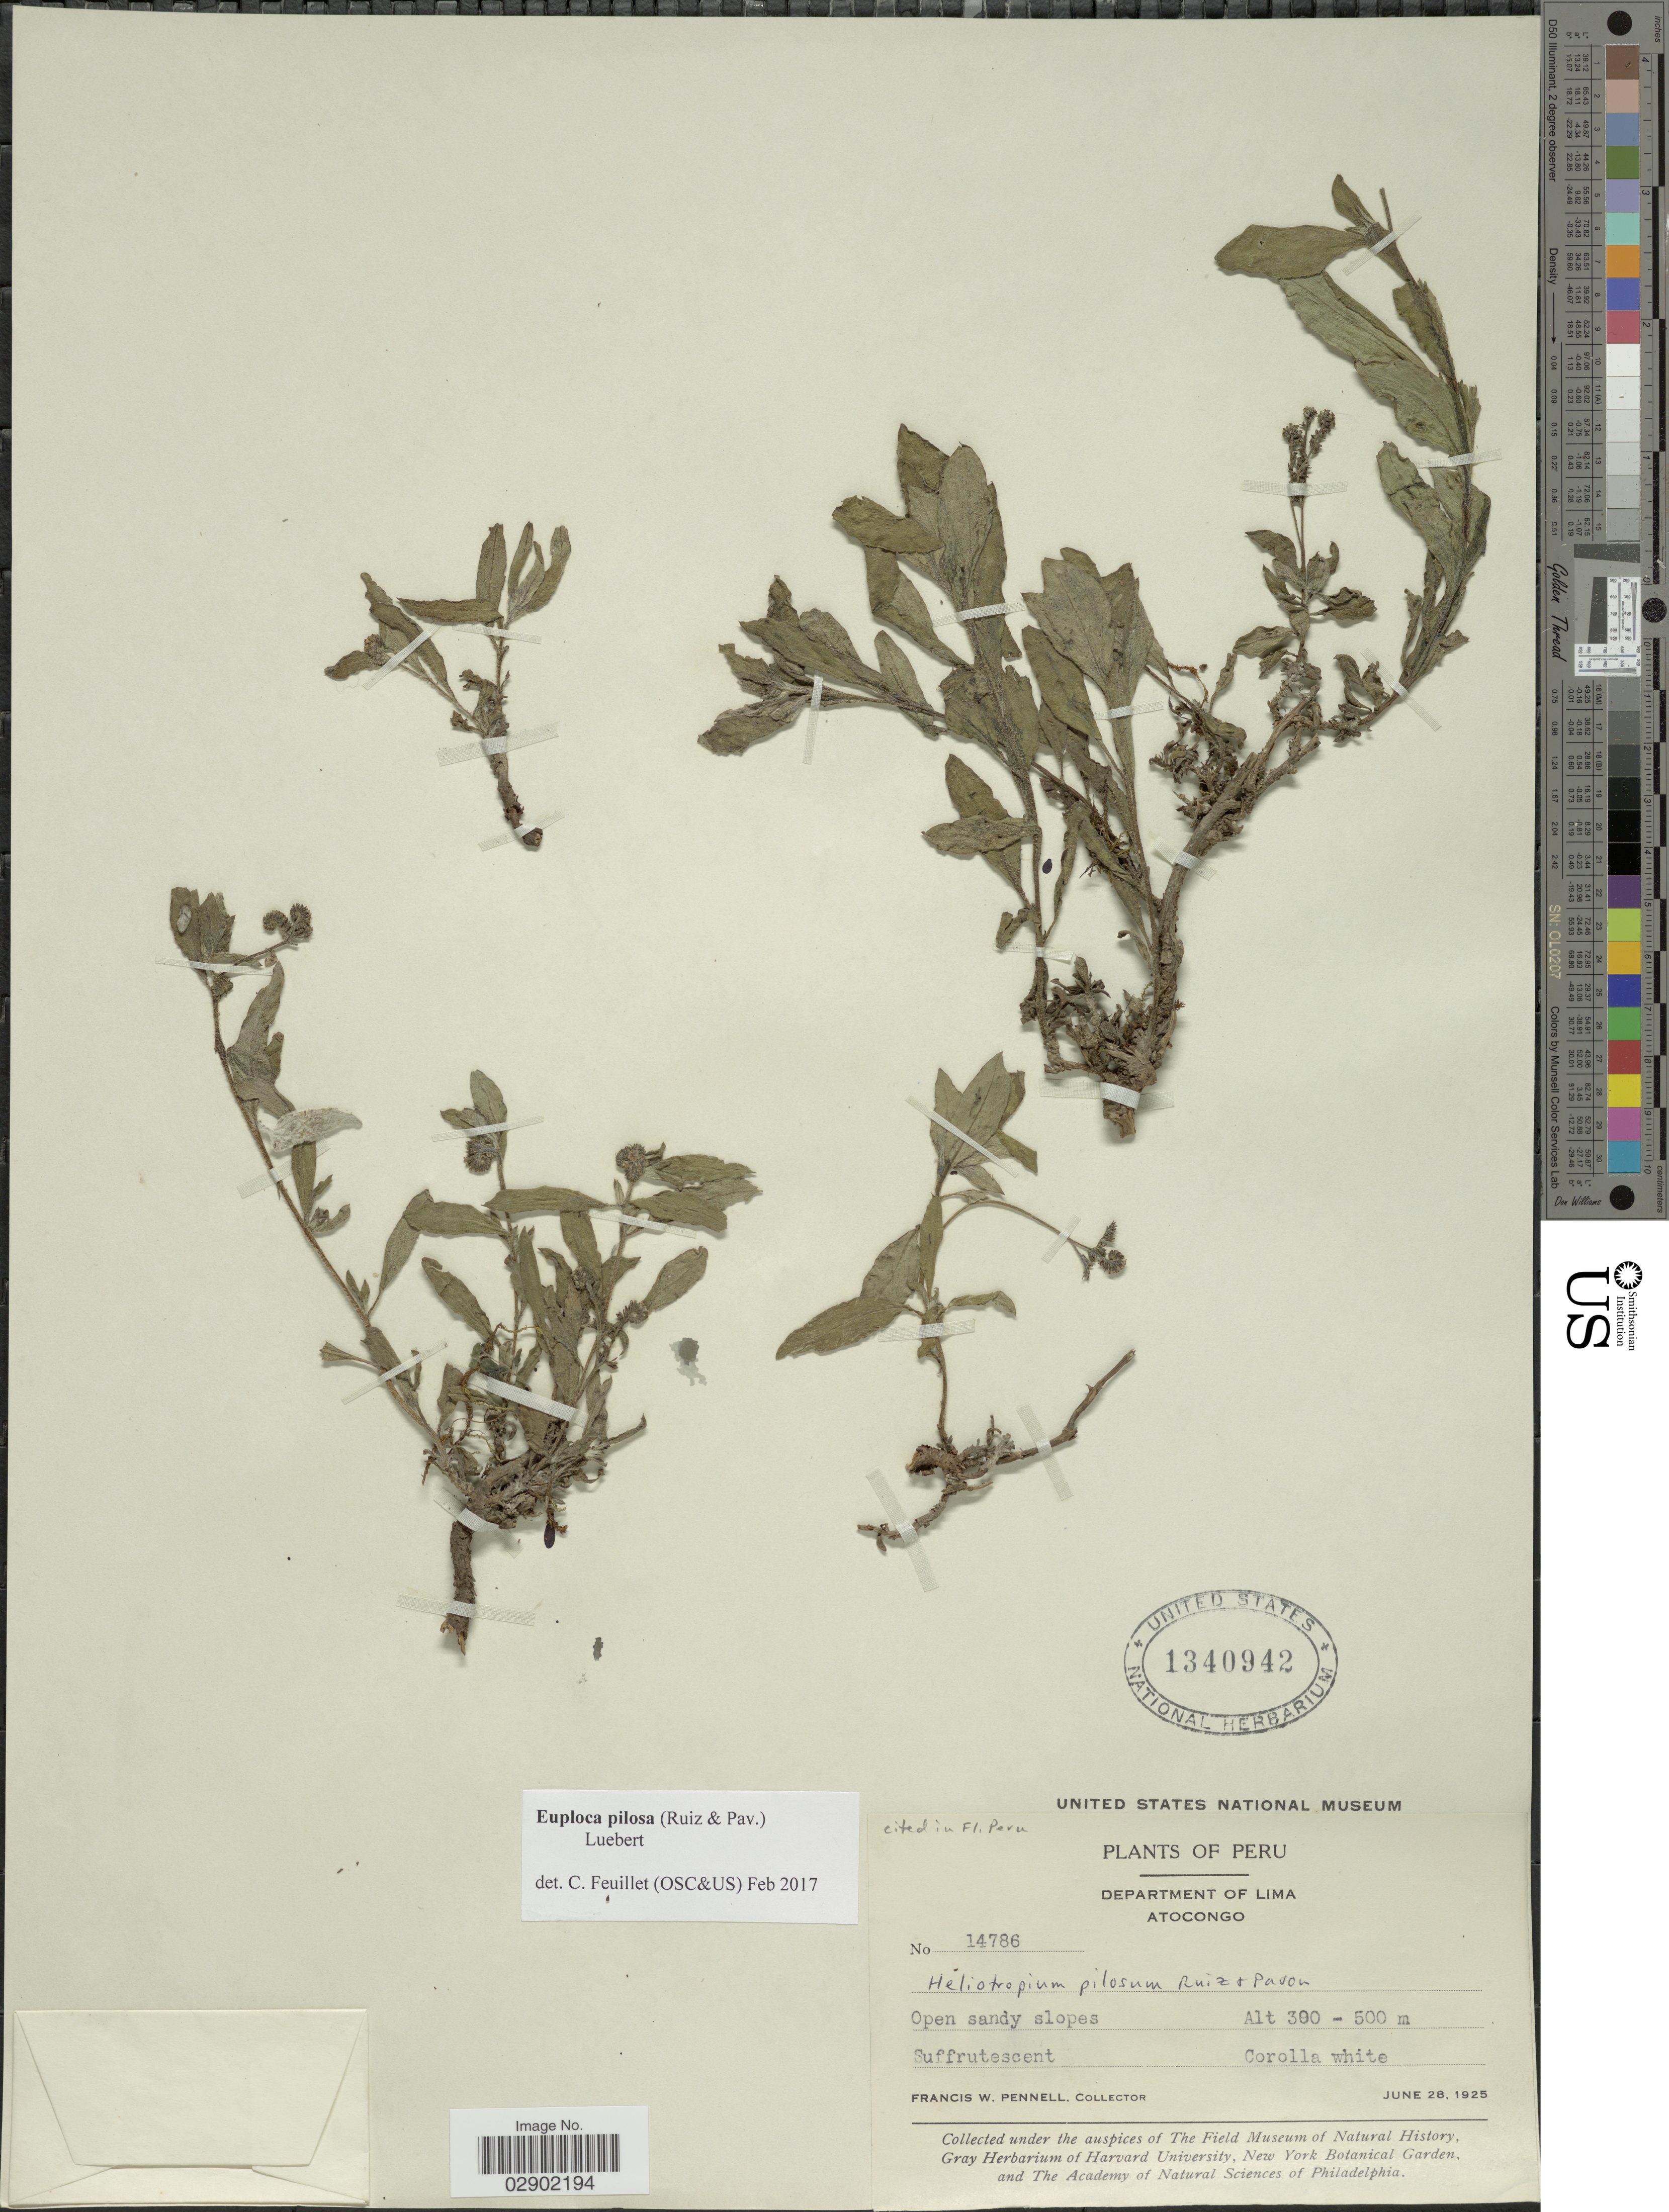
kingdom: Plantae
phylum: Tracheophyta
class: Magnoliopsida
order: Boraginales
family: Heliotropiaceae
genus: Euploca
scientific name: Euploca pilosa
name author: (Ruiz & Pav.)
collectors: F. W. Pennell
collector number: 14786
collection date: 1925-06-28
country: Peru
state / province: Lima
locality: Department of Lima. Atocongo. Open sandy slopes.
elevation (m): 300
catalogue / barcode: US 1340942